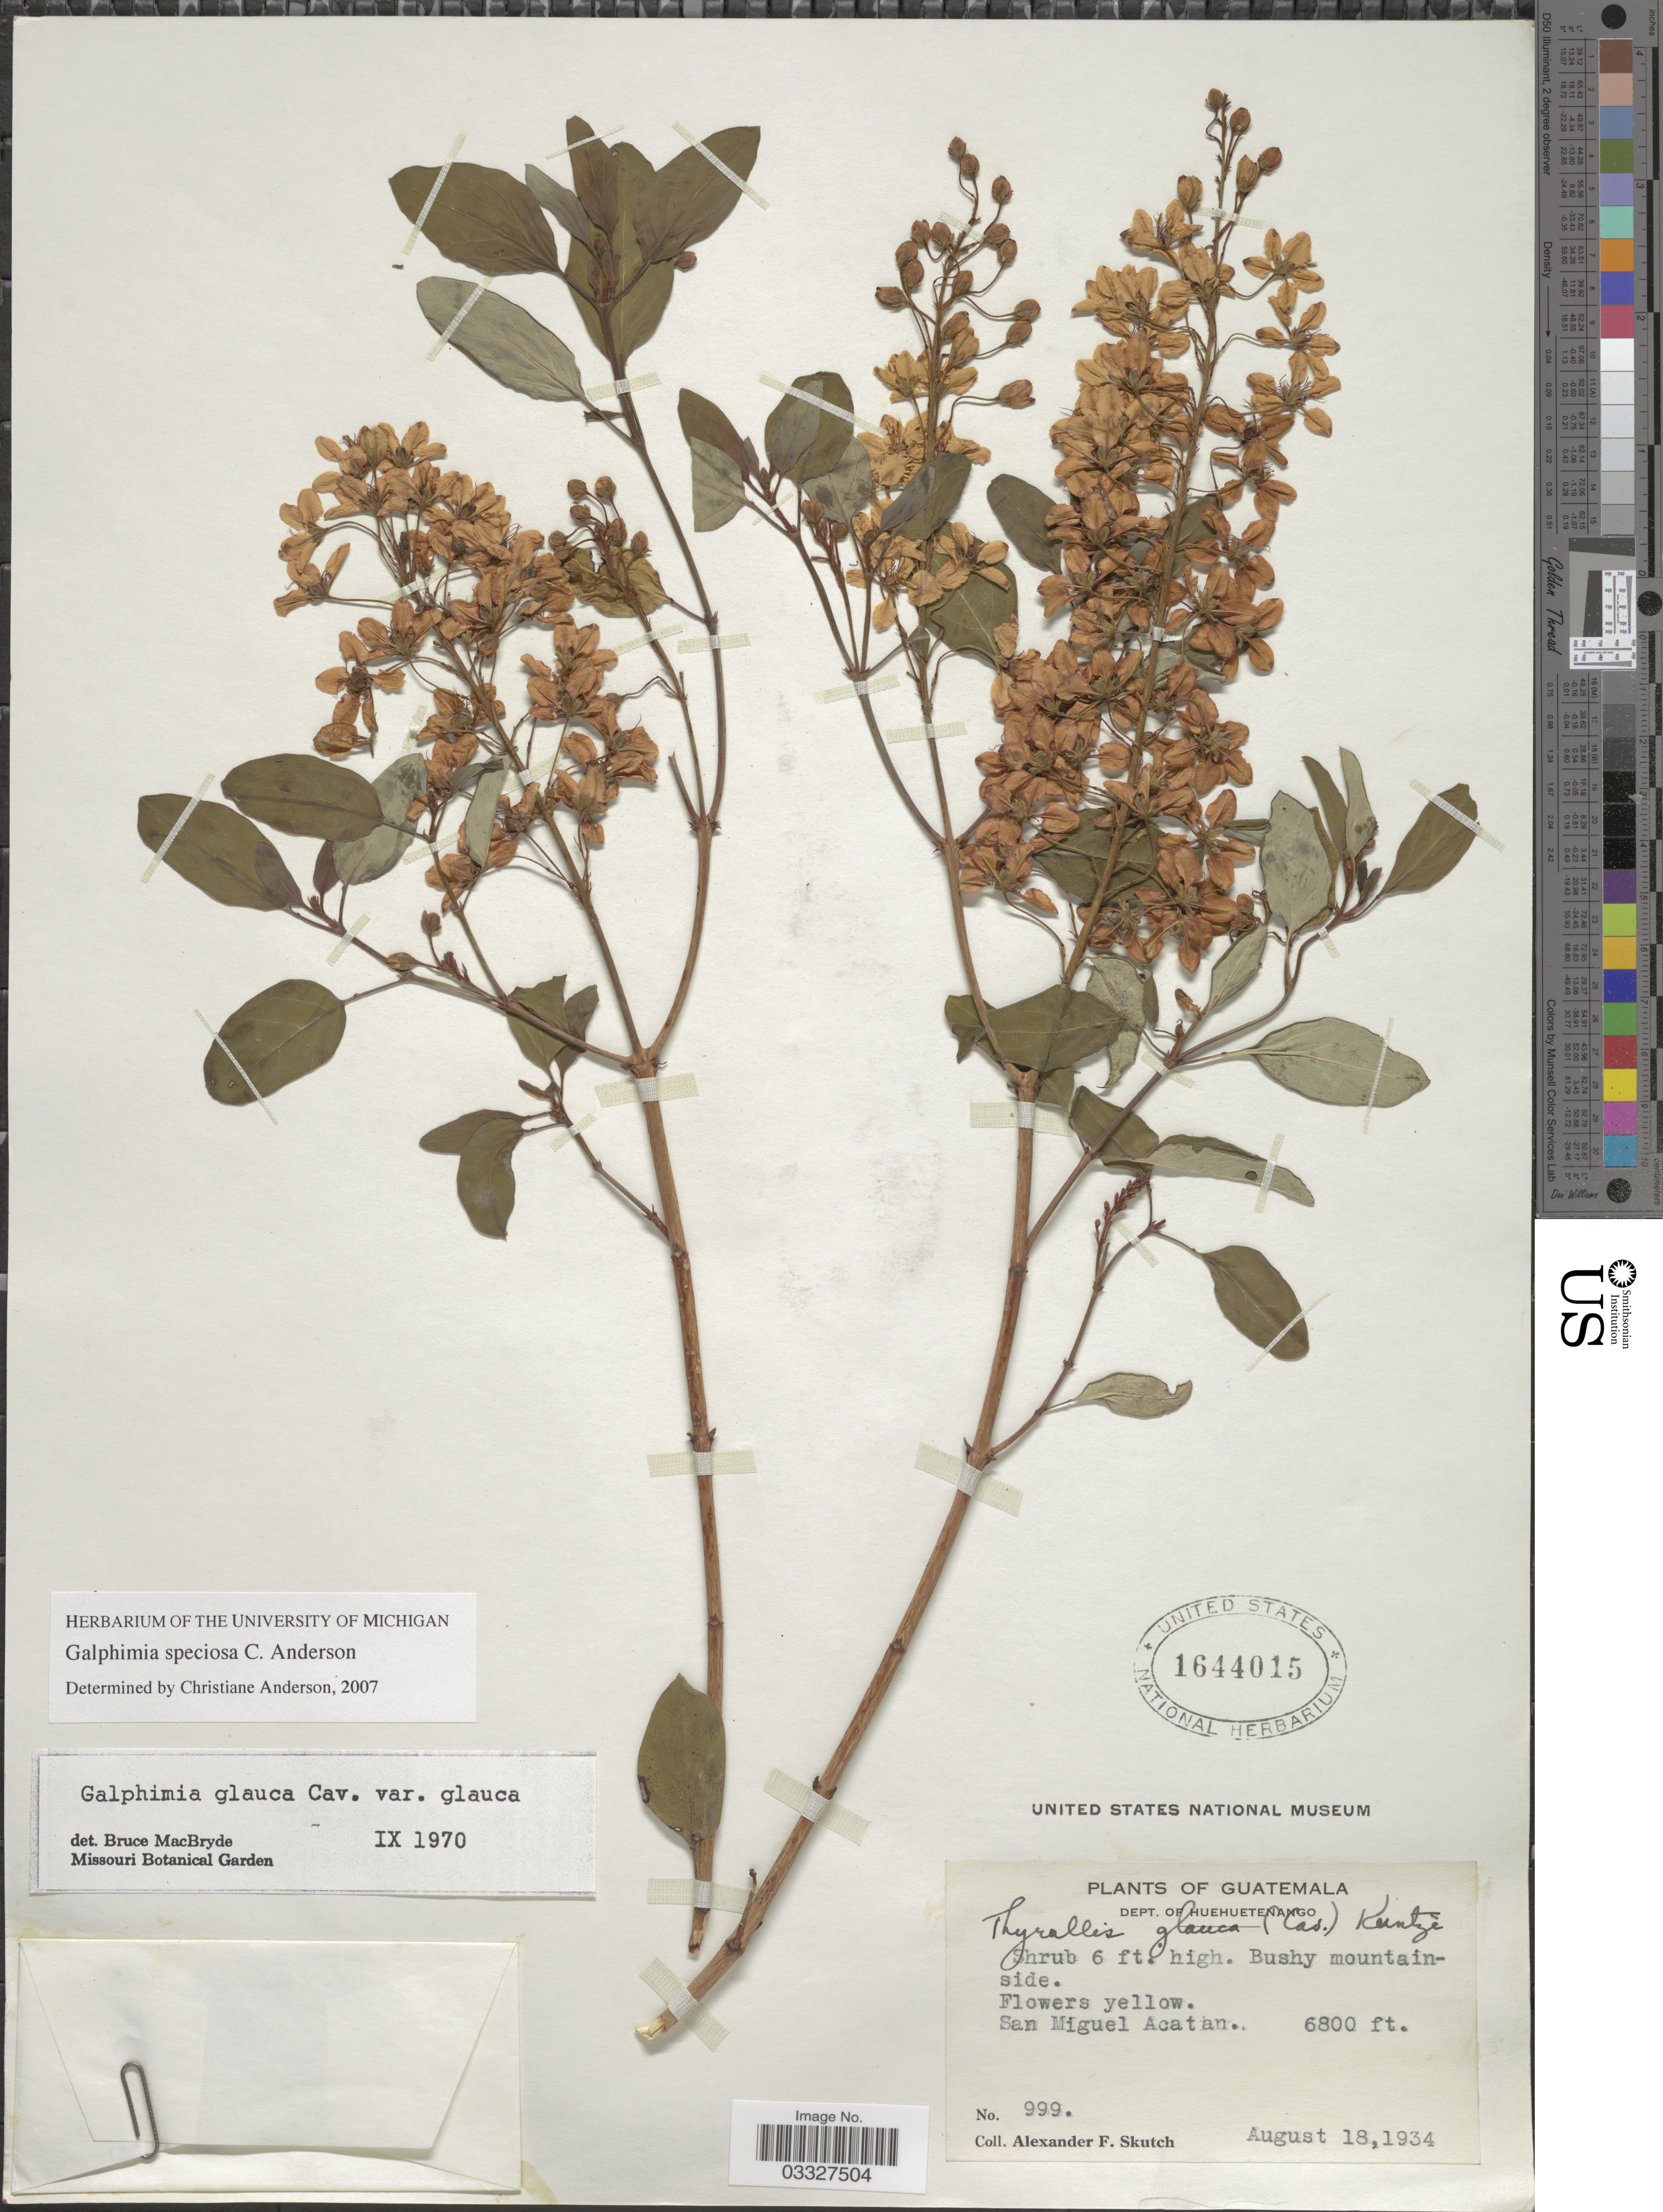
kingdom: Plantae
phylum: Tracheophyta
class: Magnoliopsida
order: Malpighiales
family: Malpighiaceae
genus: Galphimia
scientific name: Galphimia speciosa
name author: C.E. Anderson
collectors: A. F. Skutch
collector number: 999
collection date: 1934-08-18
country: Guatemala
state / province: Huehuetenango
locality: Dept. of Huehuetenango. San Miguel Acatan.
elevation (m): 2073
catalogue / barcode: US 1644015